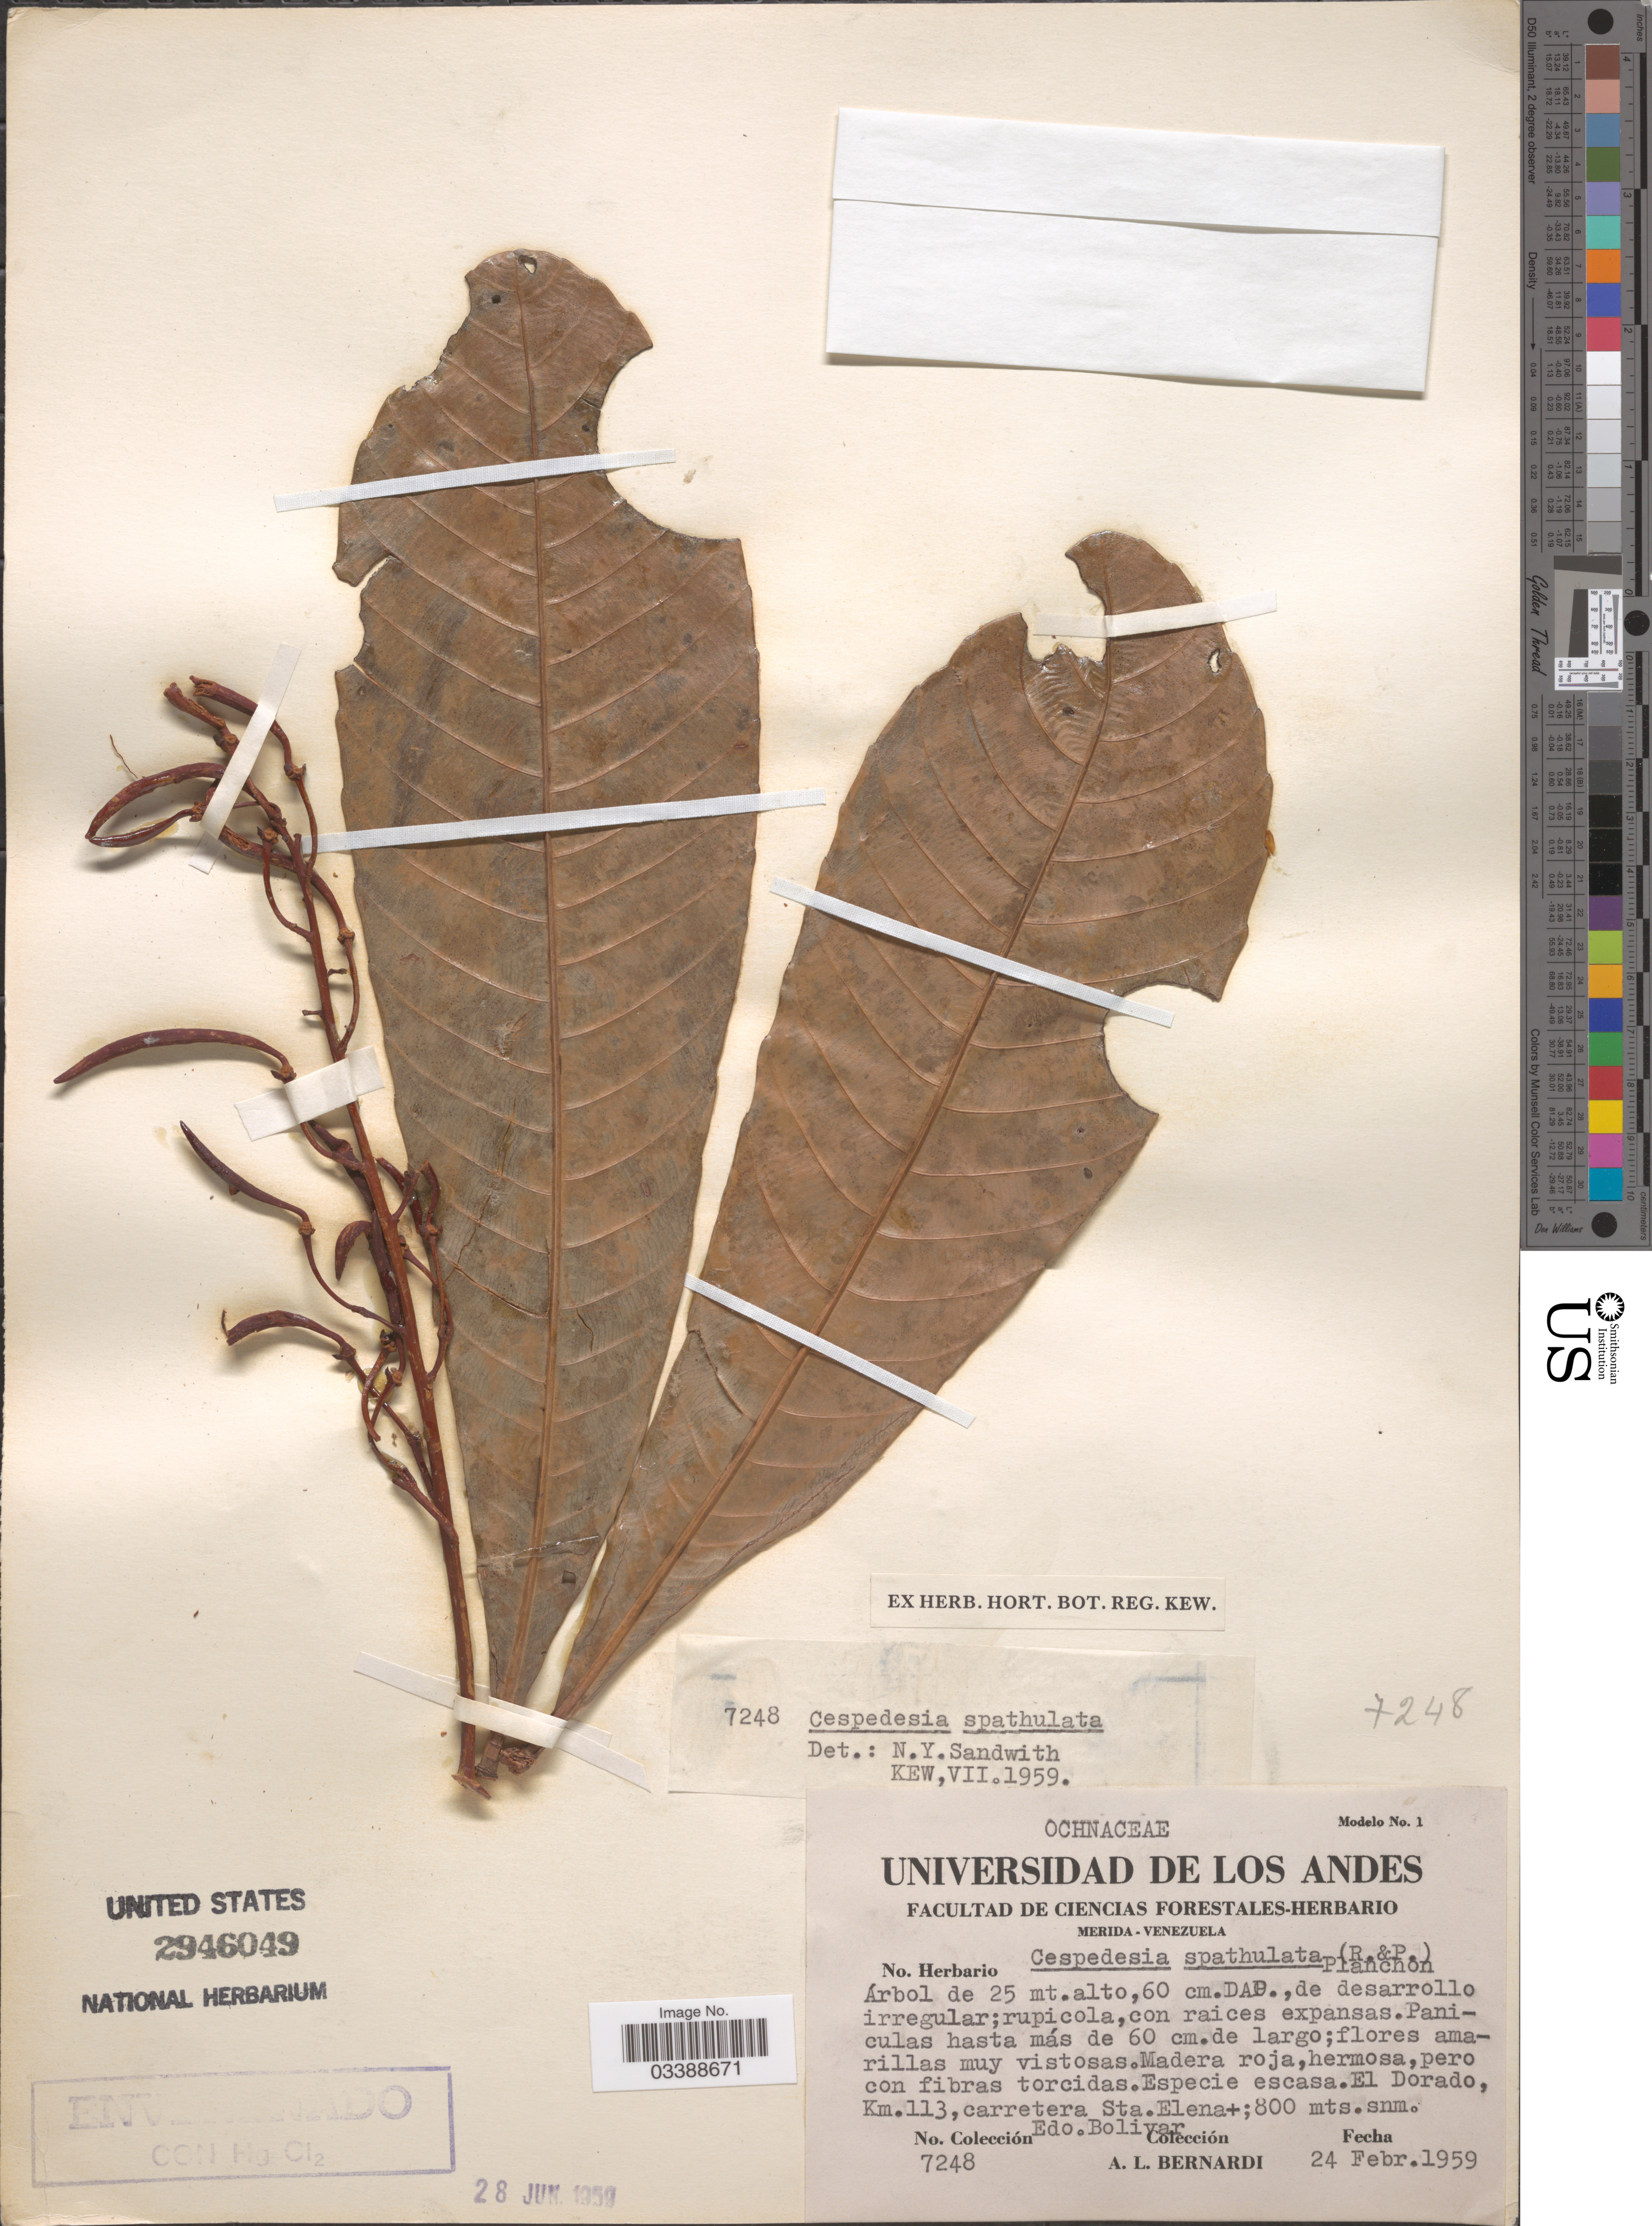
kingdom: Plantae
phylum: Tracheophyta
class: Magnoliopsida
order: Malpighiales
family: Ochnaceae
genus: Cespedesia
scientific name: Cespedesia spathulata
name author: (Ruiz & Pav.) Planch.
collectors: A. L. Bernardi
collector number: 7248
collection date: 1959-02-24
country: Venezuela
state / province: Bolivar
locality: El Dorado, Km. 113, carretera Sta. Elena.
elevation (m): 800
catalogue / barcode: US 2946049